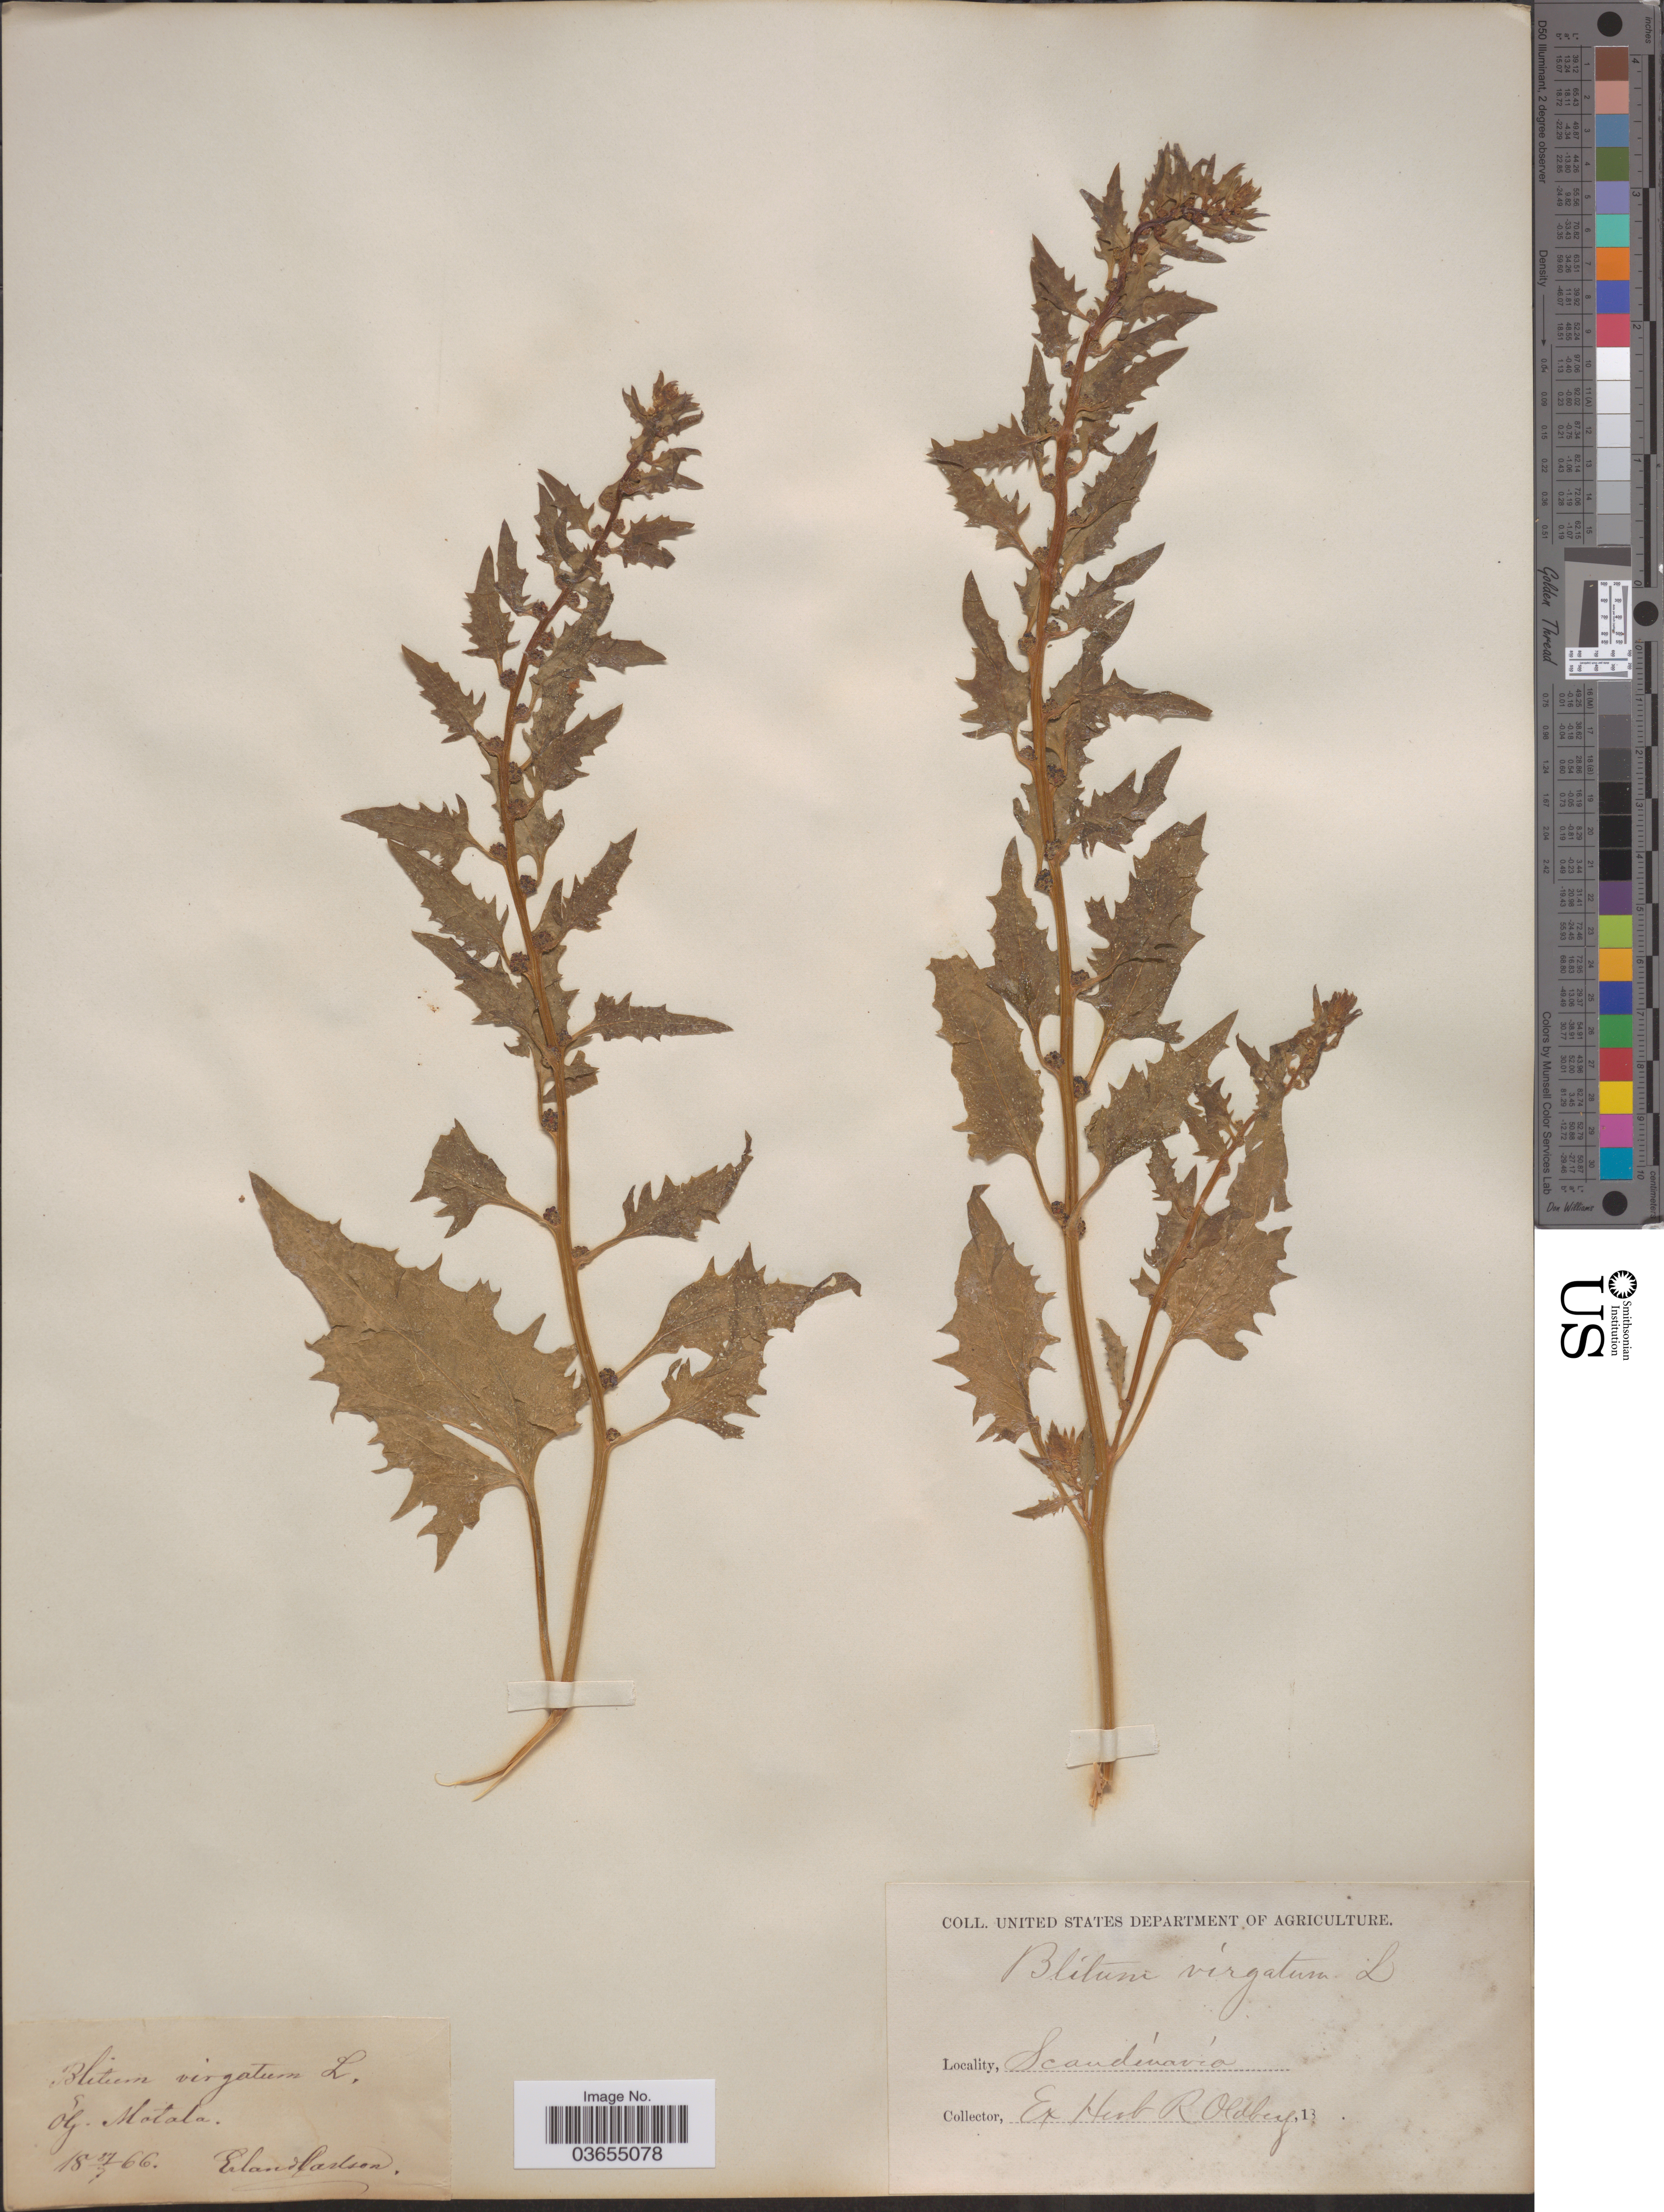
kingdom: Plantae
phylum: Tracheophyta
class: Magnoliopsida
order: Caryophyllales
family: Amaranthaceae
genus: Chenopodium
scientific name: Chenopodium virgatum Lunell, nom. illeg.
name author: Lunell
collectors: E. Carlson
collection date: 1866-07-27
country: Sweden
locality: Og. Motala. Scandínavía.